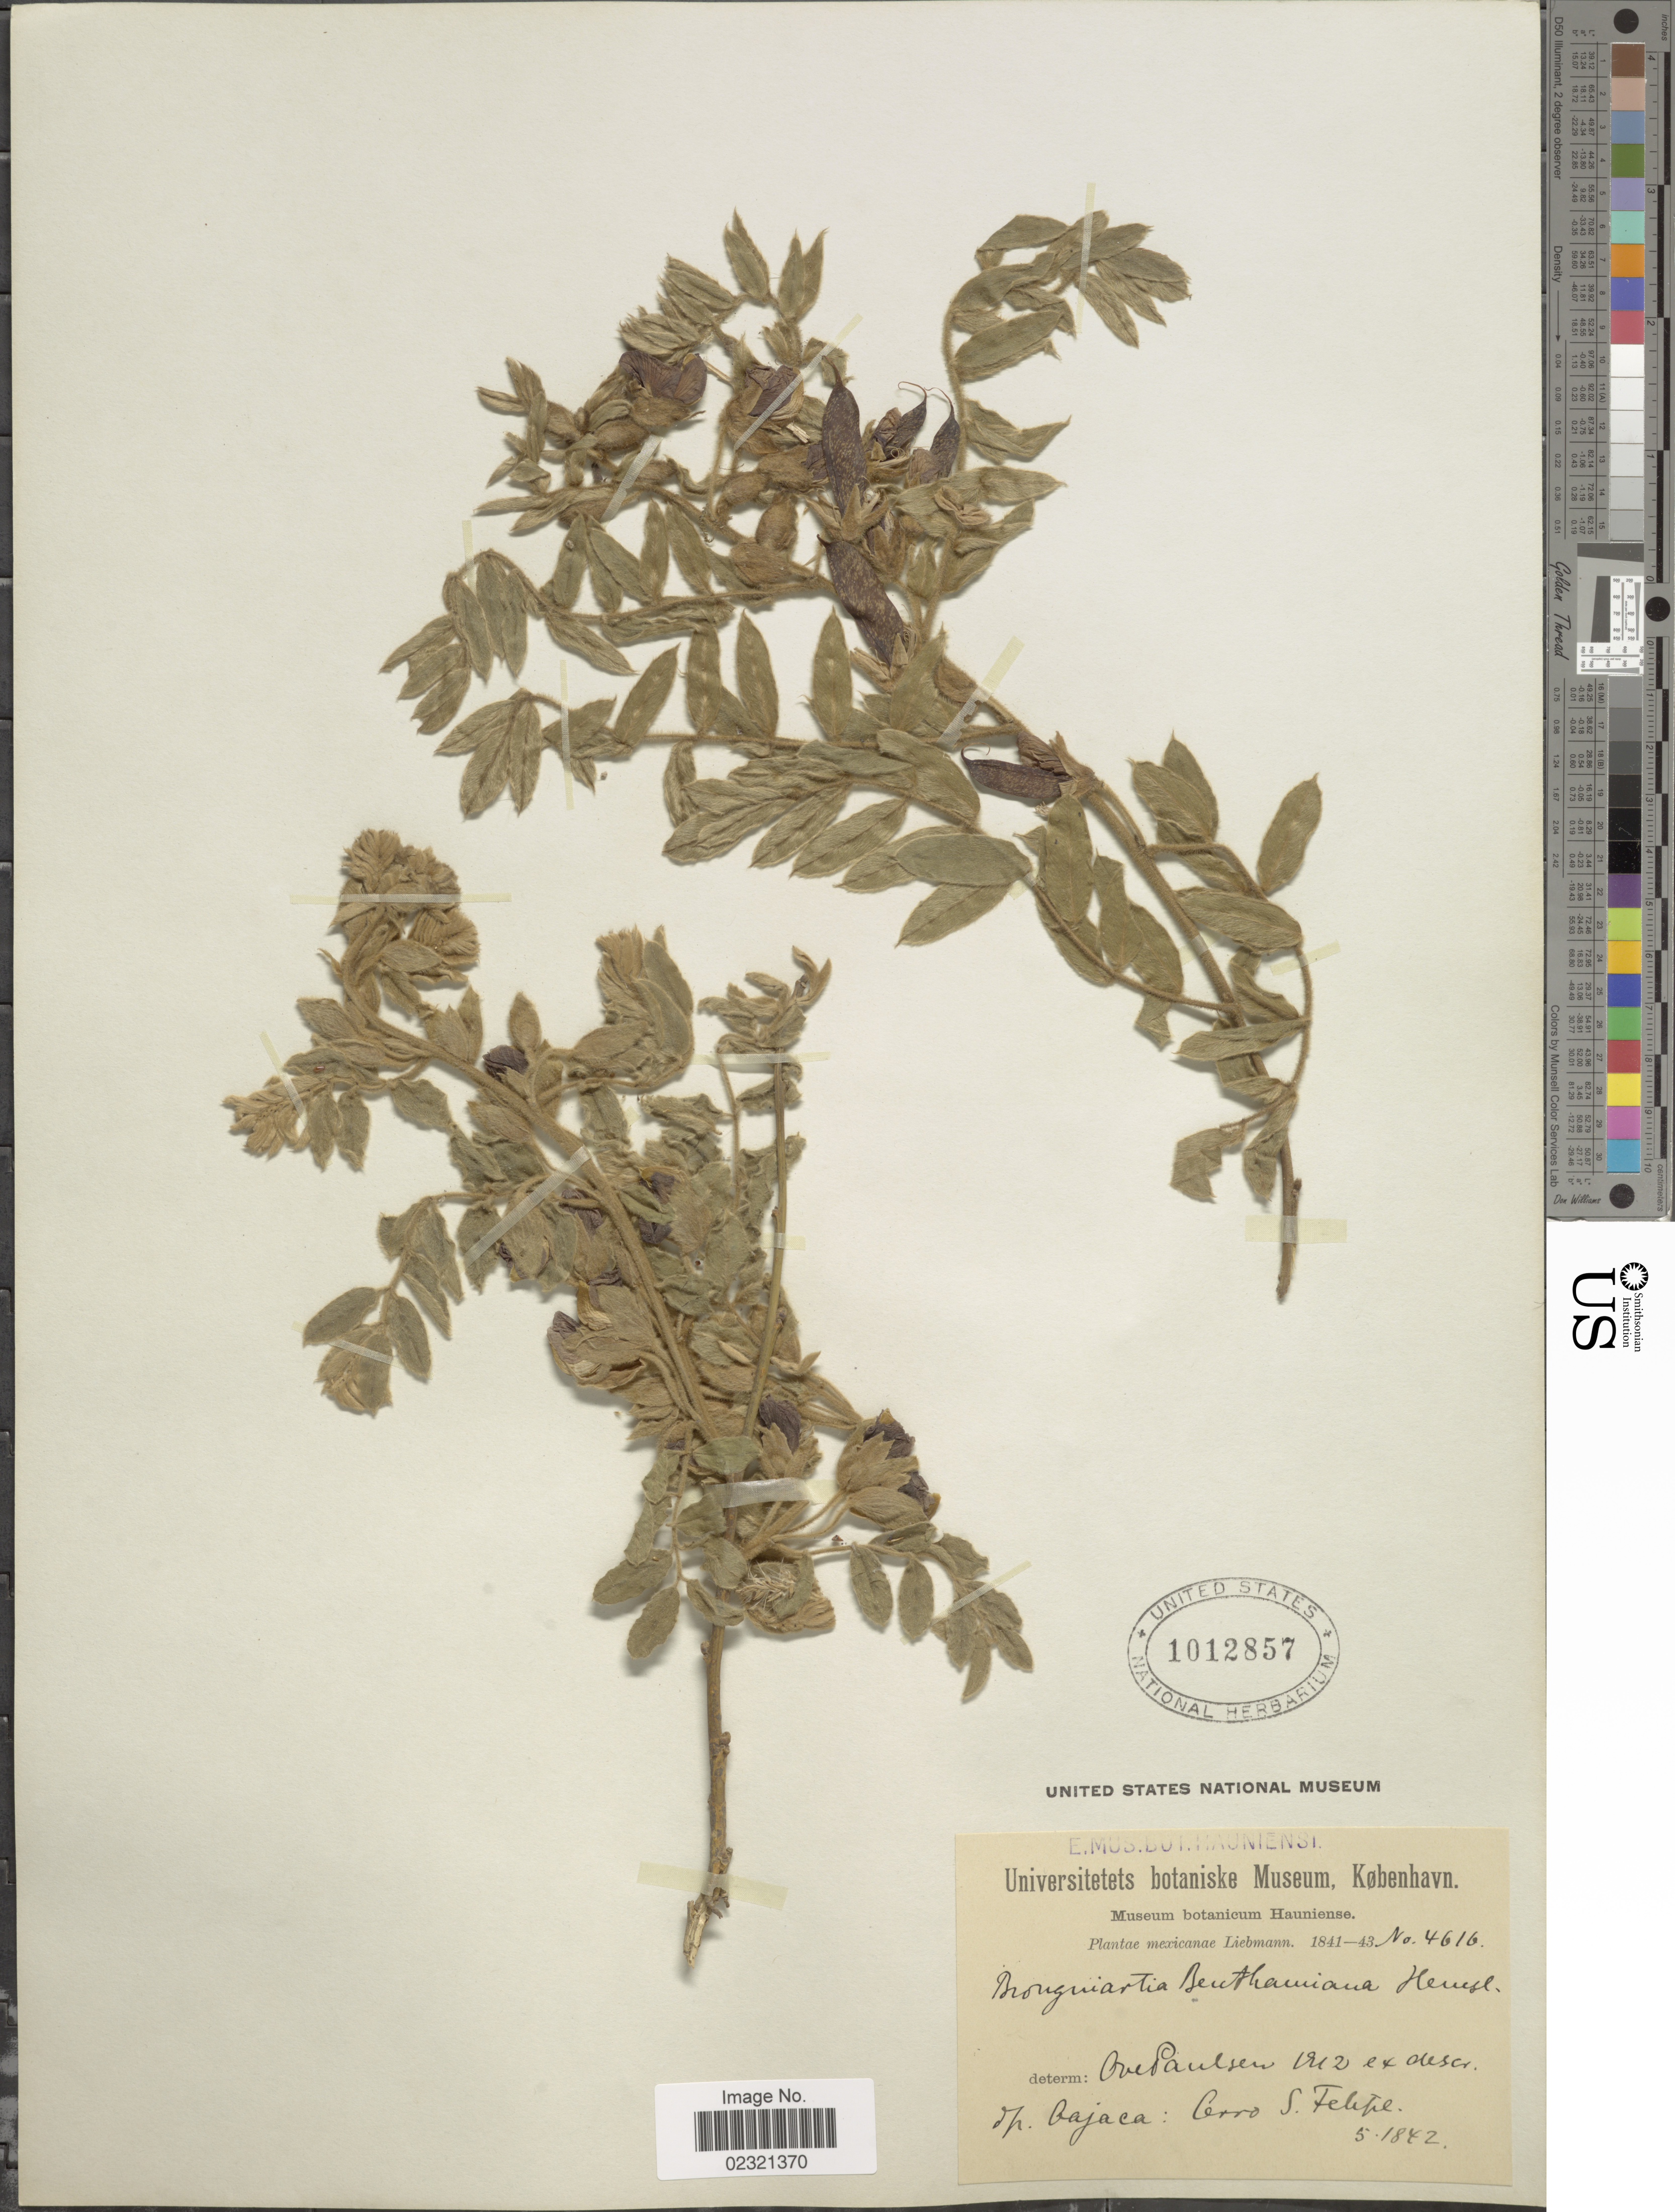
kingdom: Plantae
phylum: Tracheophyta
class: Magnoliopsida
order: Fabales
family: Fabaceae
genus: Brongniartia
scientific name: Brongniartia lupinoides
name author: (Kunth) Taub.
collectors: Liebmann, --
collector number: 4616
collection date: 1842-05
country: Mexico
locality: Oajaca: Cerro S. Felipe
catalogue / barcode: US 1012857